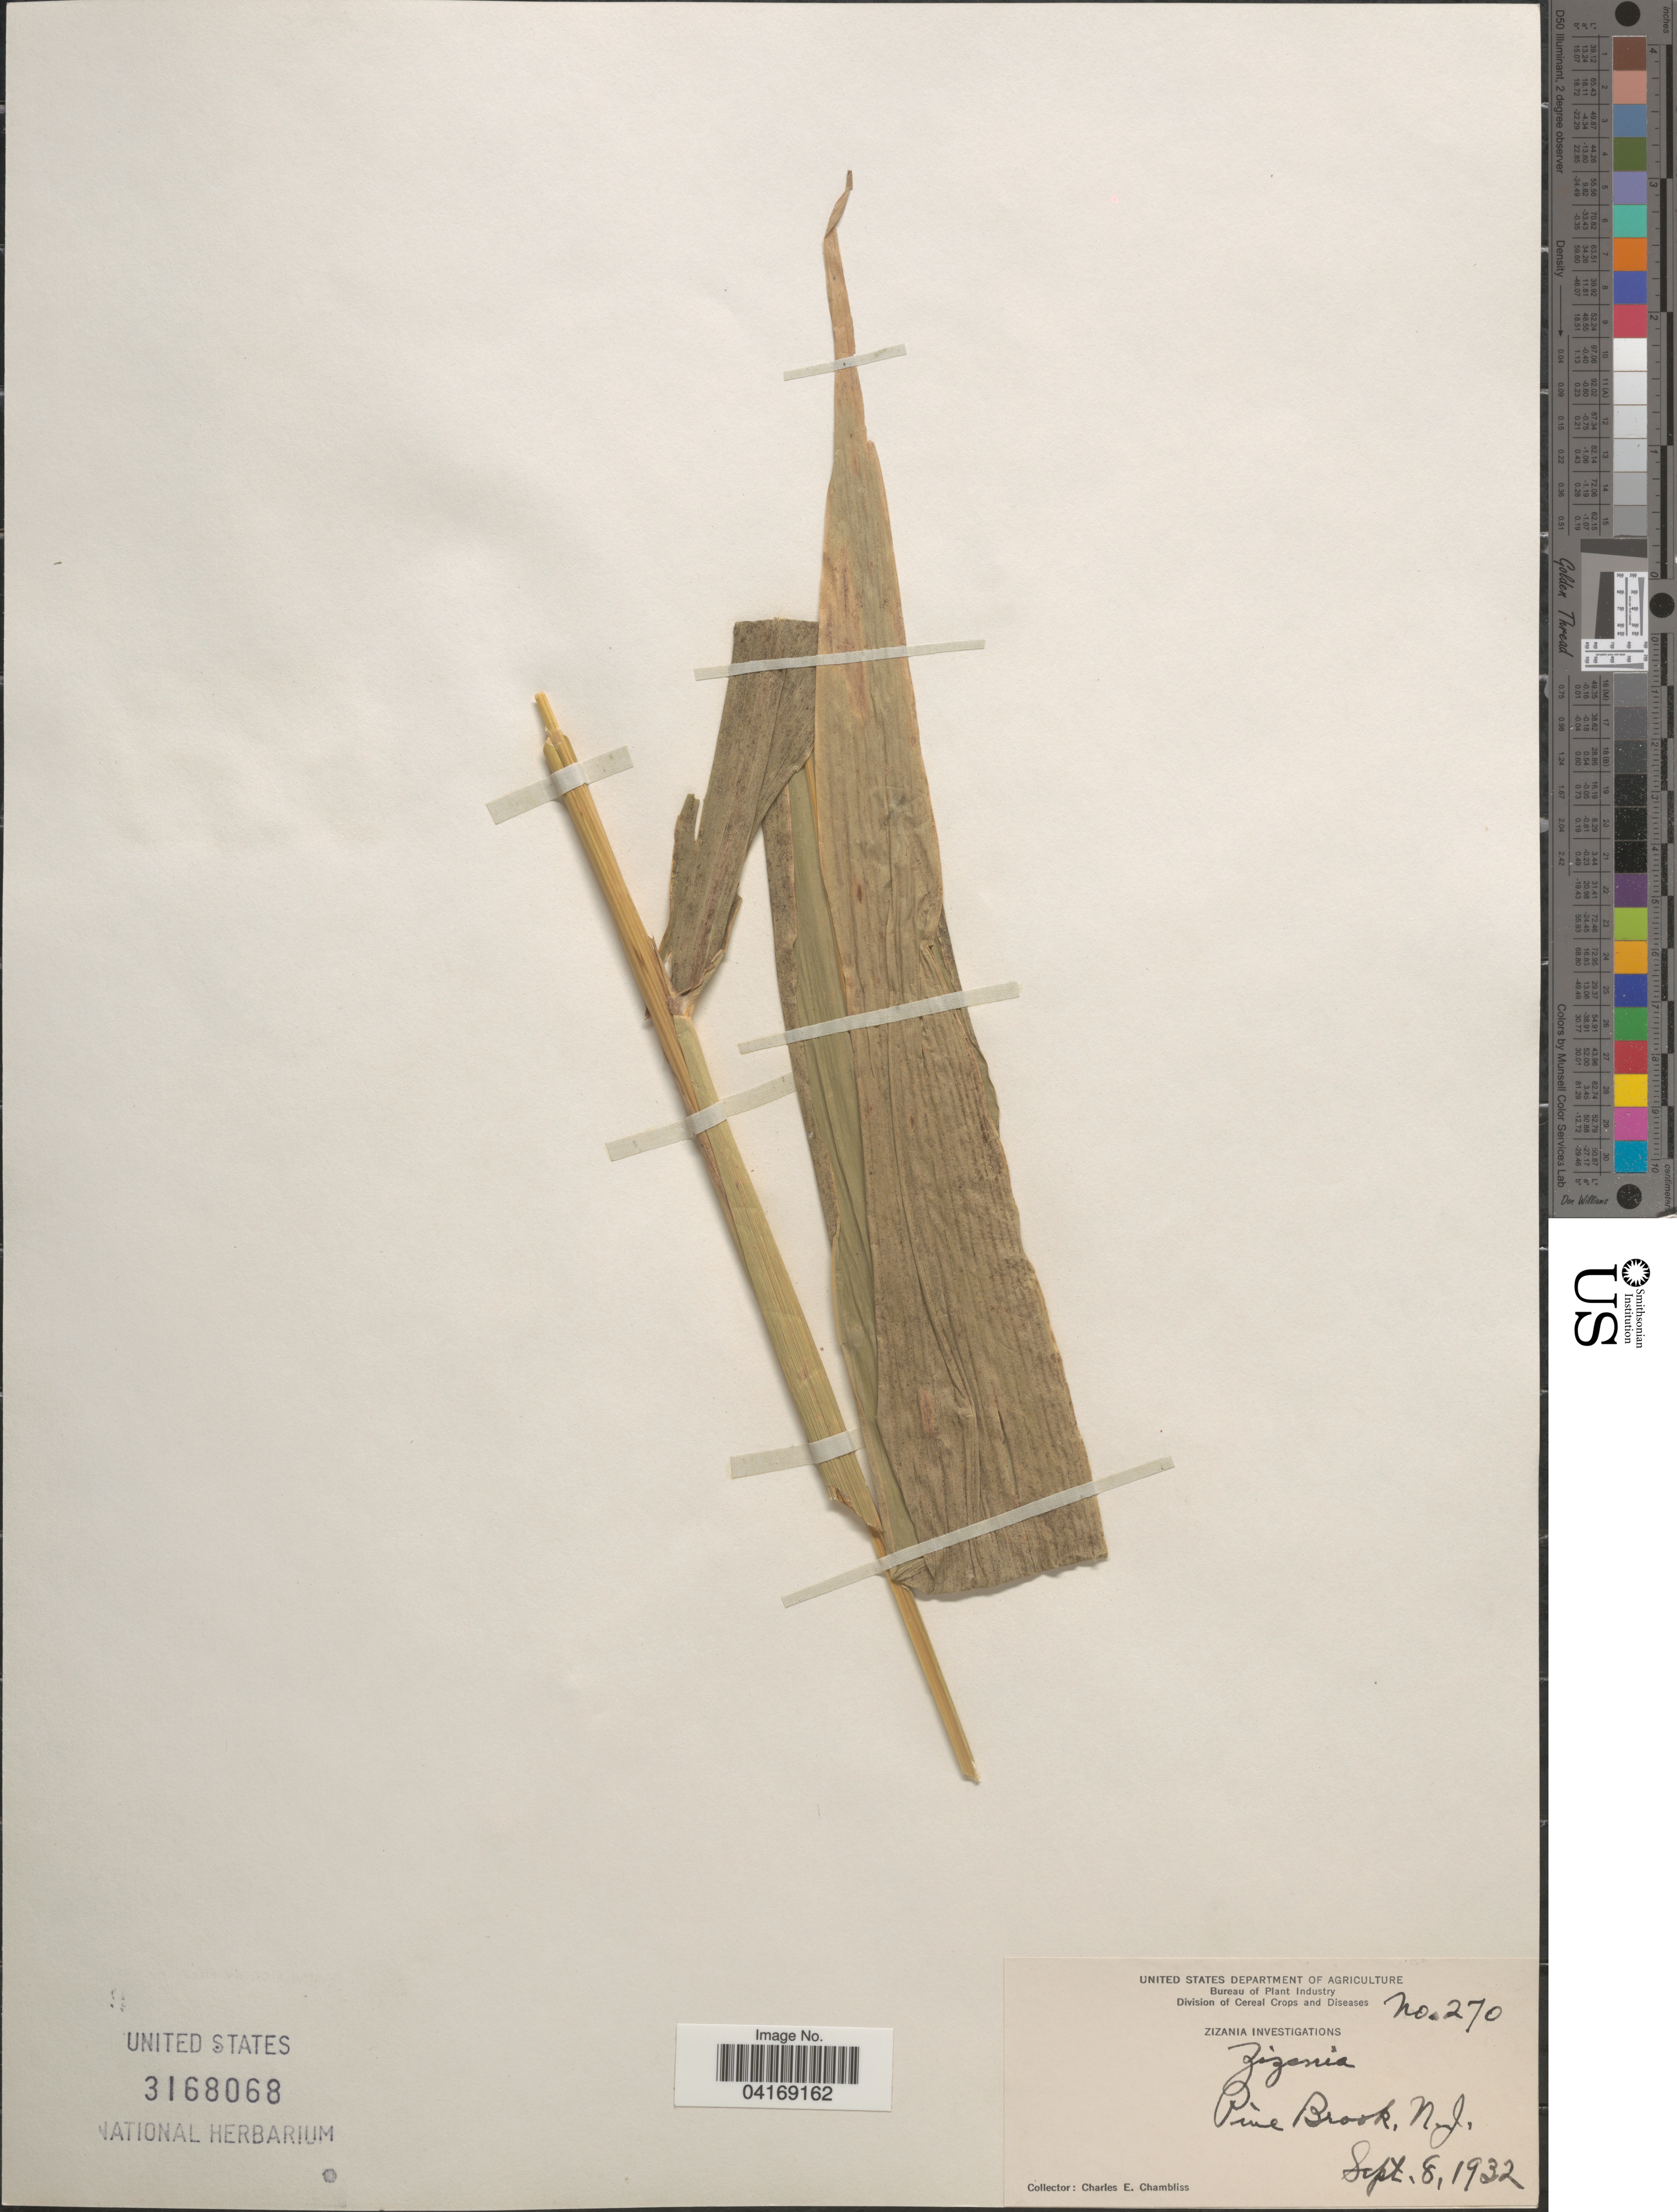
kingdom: Plantae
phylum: Tracheophyta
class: Liliopsida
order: Poales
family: Poaceae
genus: Zizania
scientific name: Zizania sp.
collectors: C. Chambliss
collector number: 270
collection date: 1932-09-08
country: United States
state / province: New Jersey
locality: Pine Brook.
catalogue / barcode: US 3168068